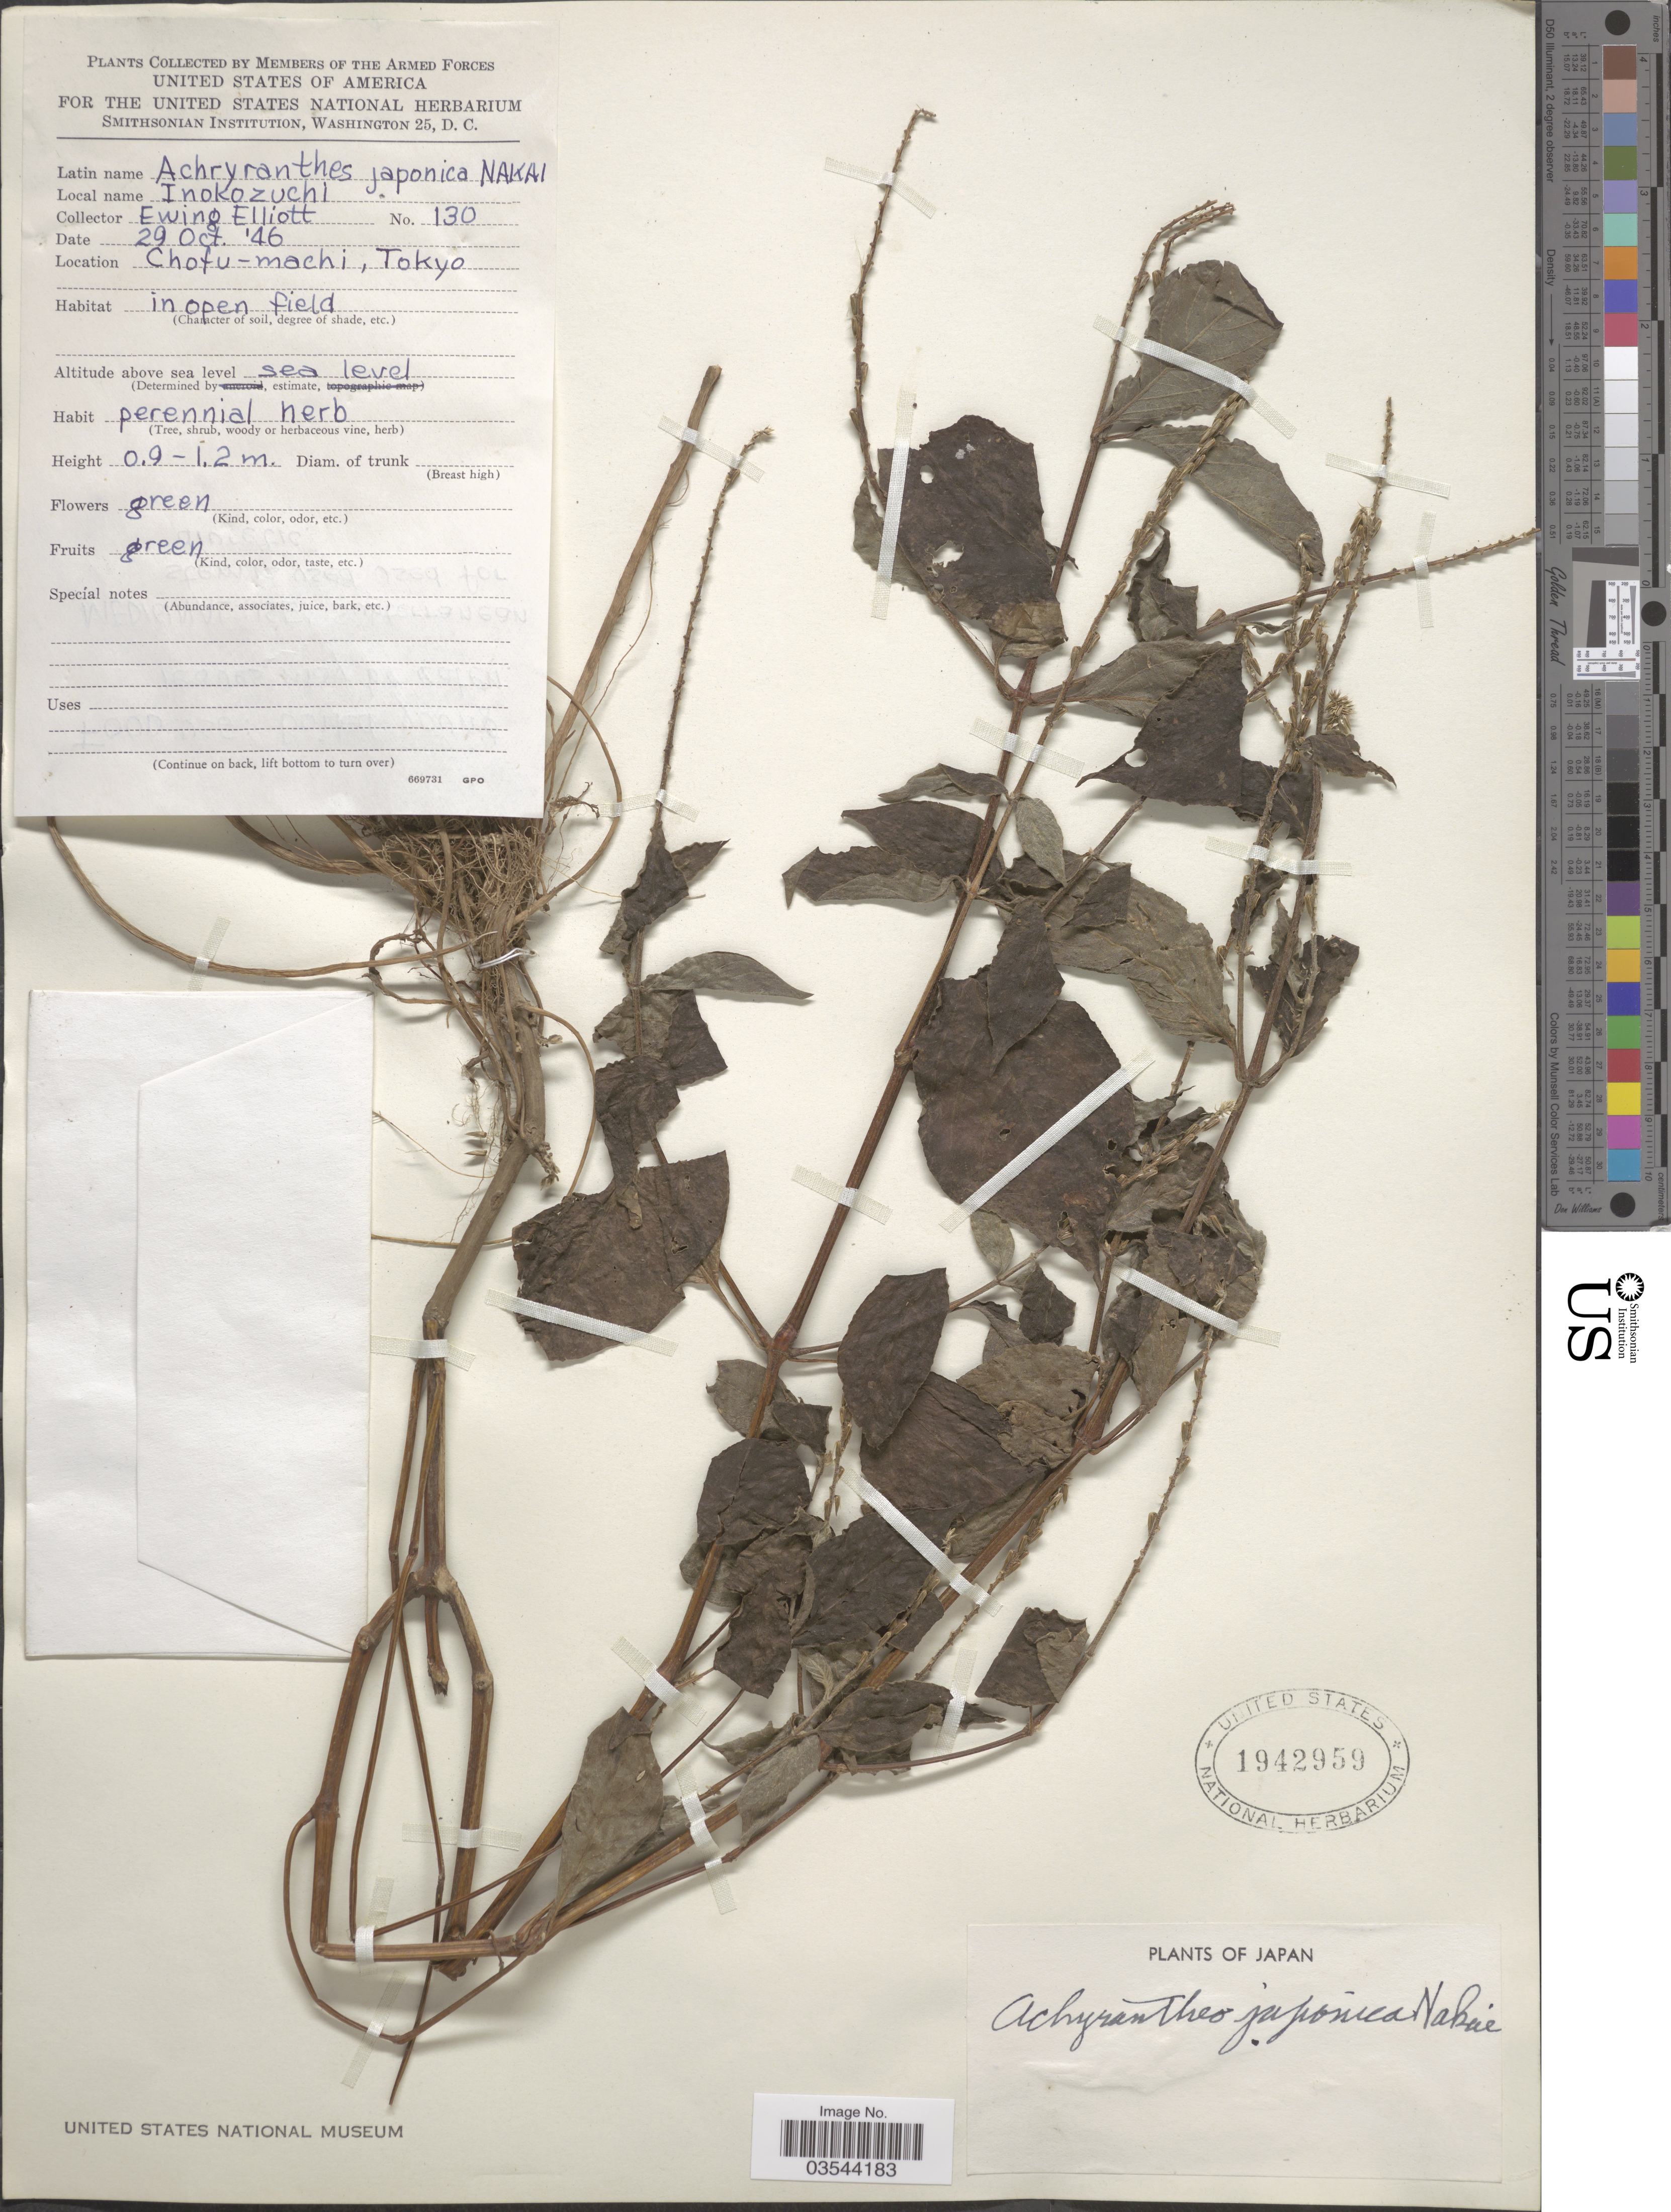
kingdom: Plantae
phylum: Tracheophyta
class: Magnoliopsida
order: Caryophyllales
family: Amaranthaceae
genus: Achyranthes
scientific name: Achyranthes japonica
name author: (Miq.) Nakai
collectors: E. Elliott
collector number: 130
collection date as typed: Transcribed d/m/y: 29/10/46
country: Japan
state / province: Tokyo, Federal City of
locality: Chofu-machi, Tokyo.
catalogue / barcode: US 1942959